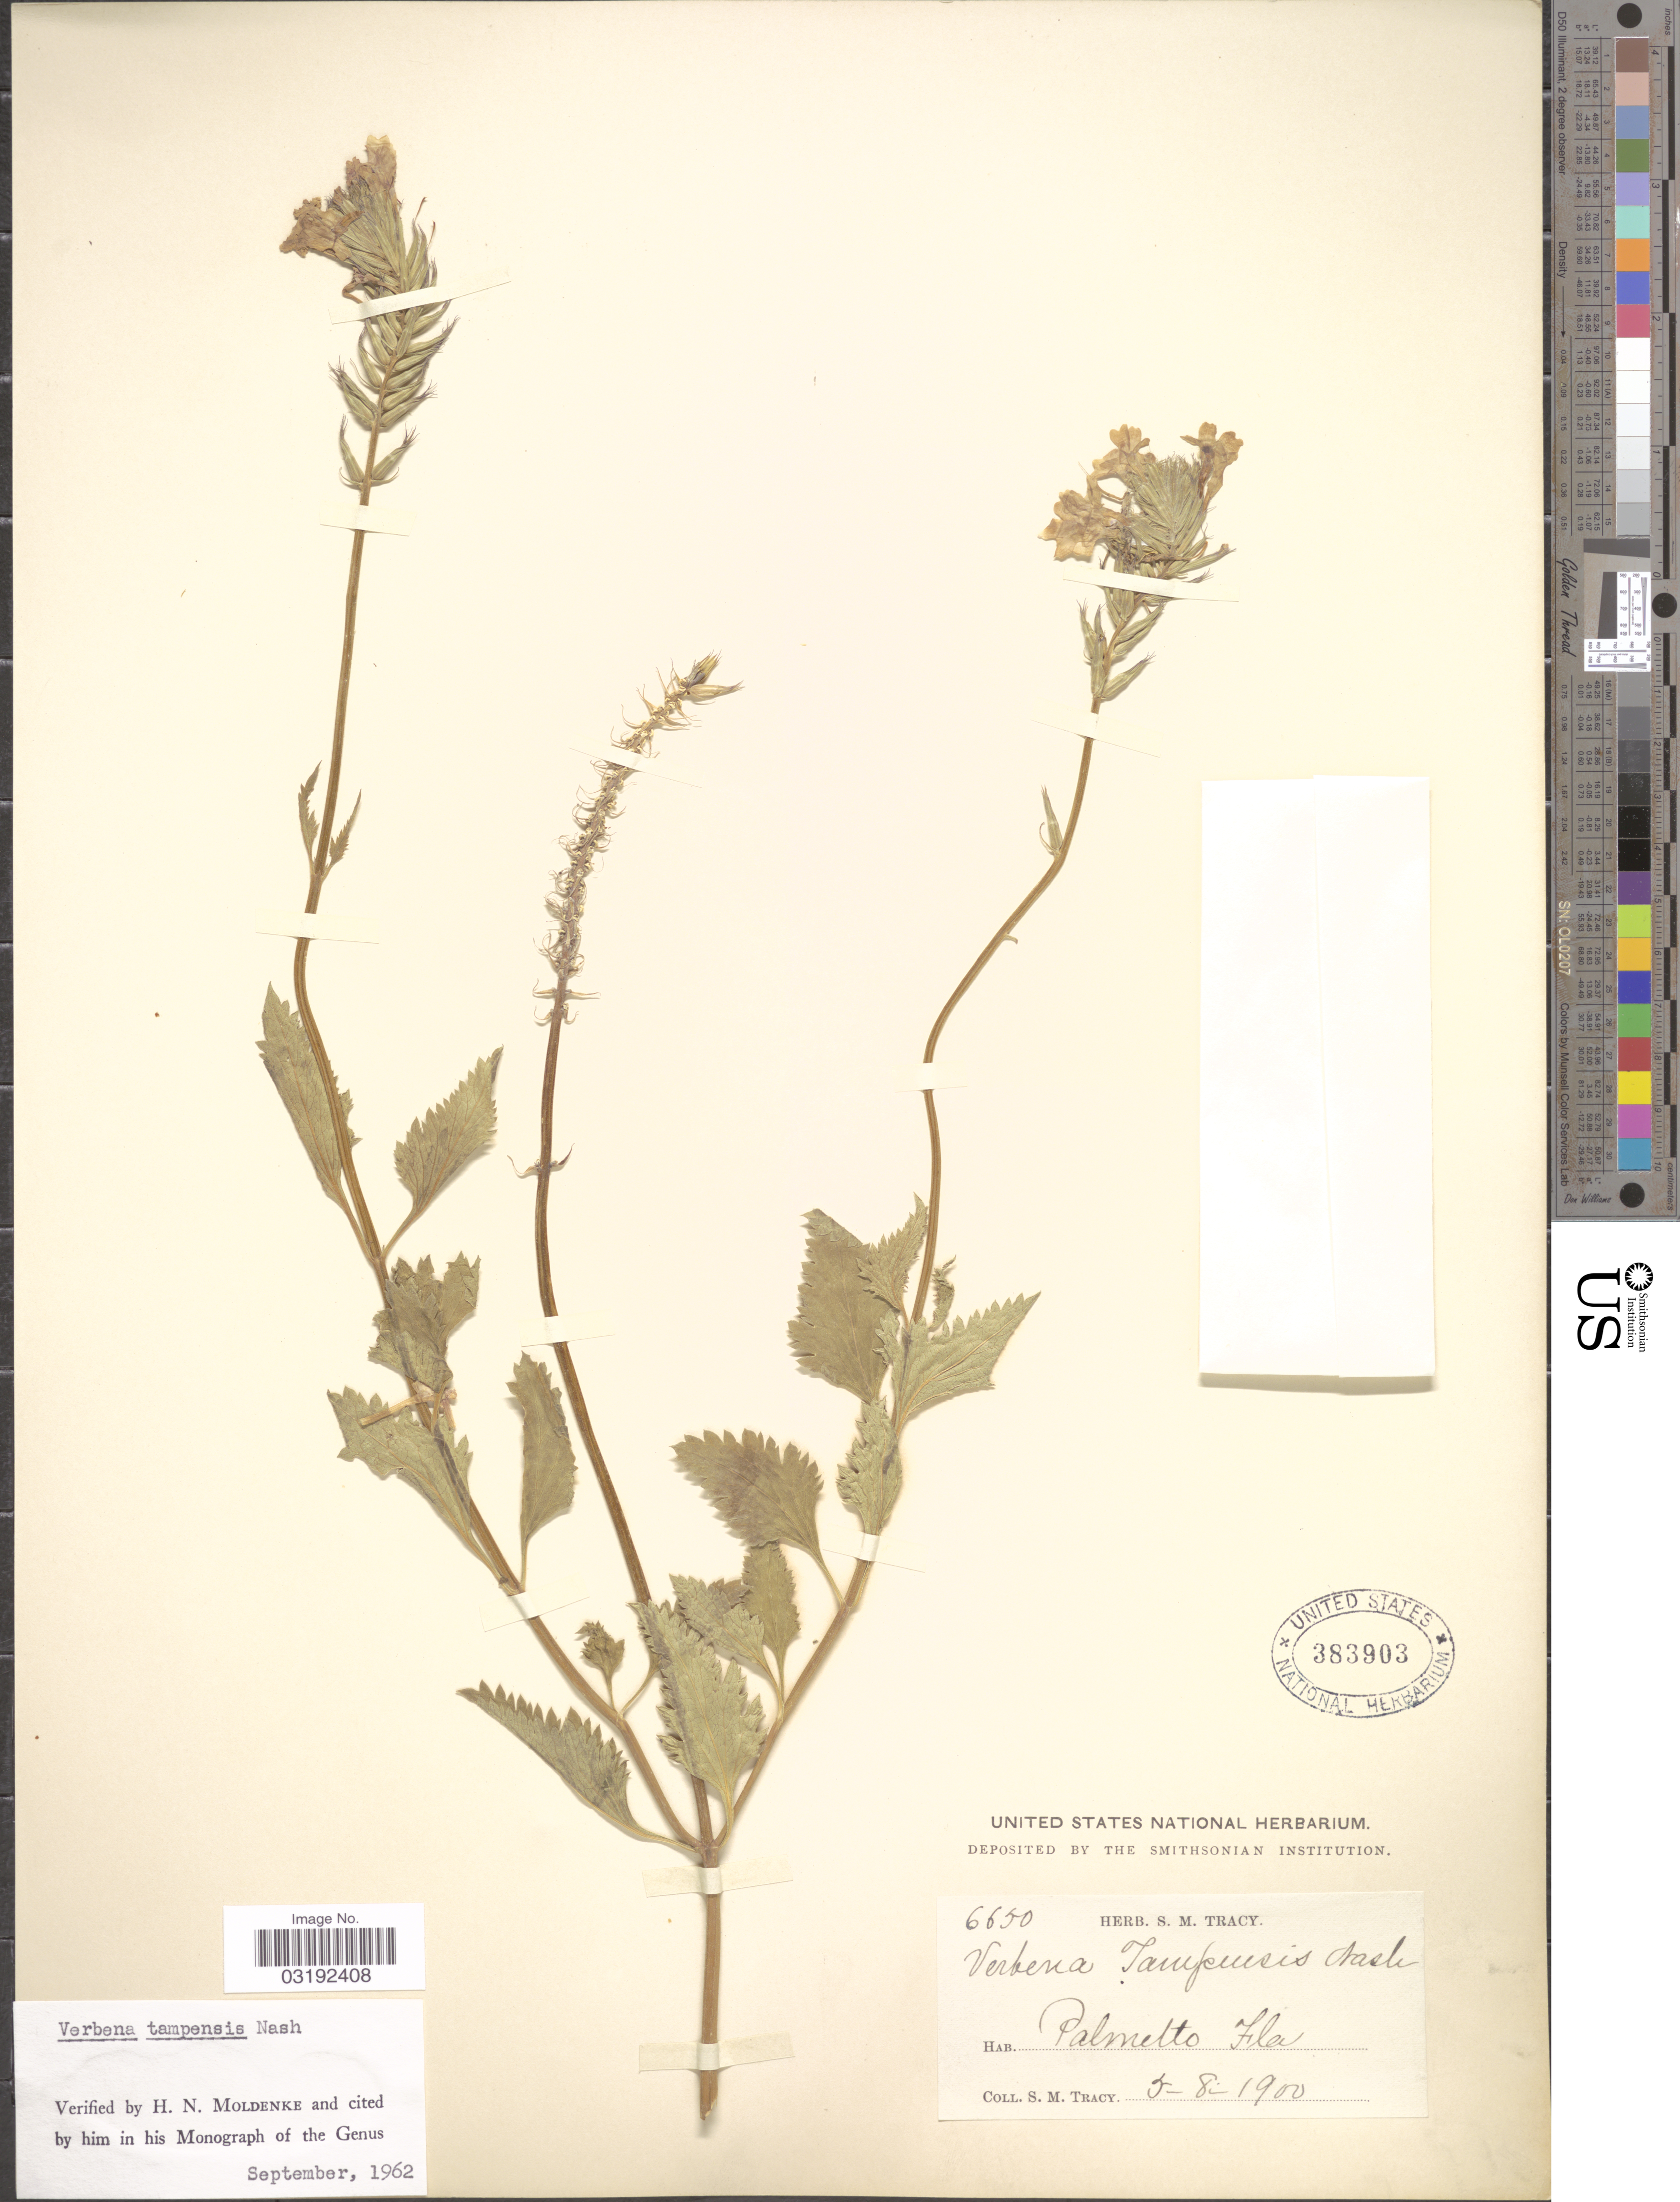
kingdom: Plantae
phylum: Tracheophyta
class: Magnoliopsida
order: Lamiales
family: Verbenaceae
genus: Verbena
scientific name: Verbena tampensis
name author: Nash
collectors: S. M. Tracy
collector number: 6650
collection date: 1900-05-08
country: United States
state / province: Florida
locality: Palmetto.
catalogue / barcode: US 383903